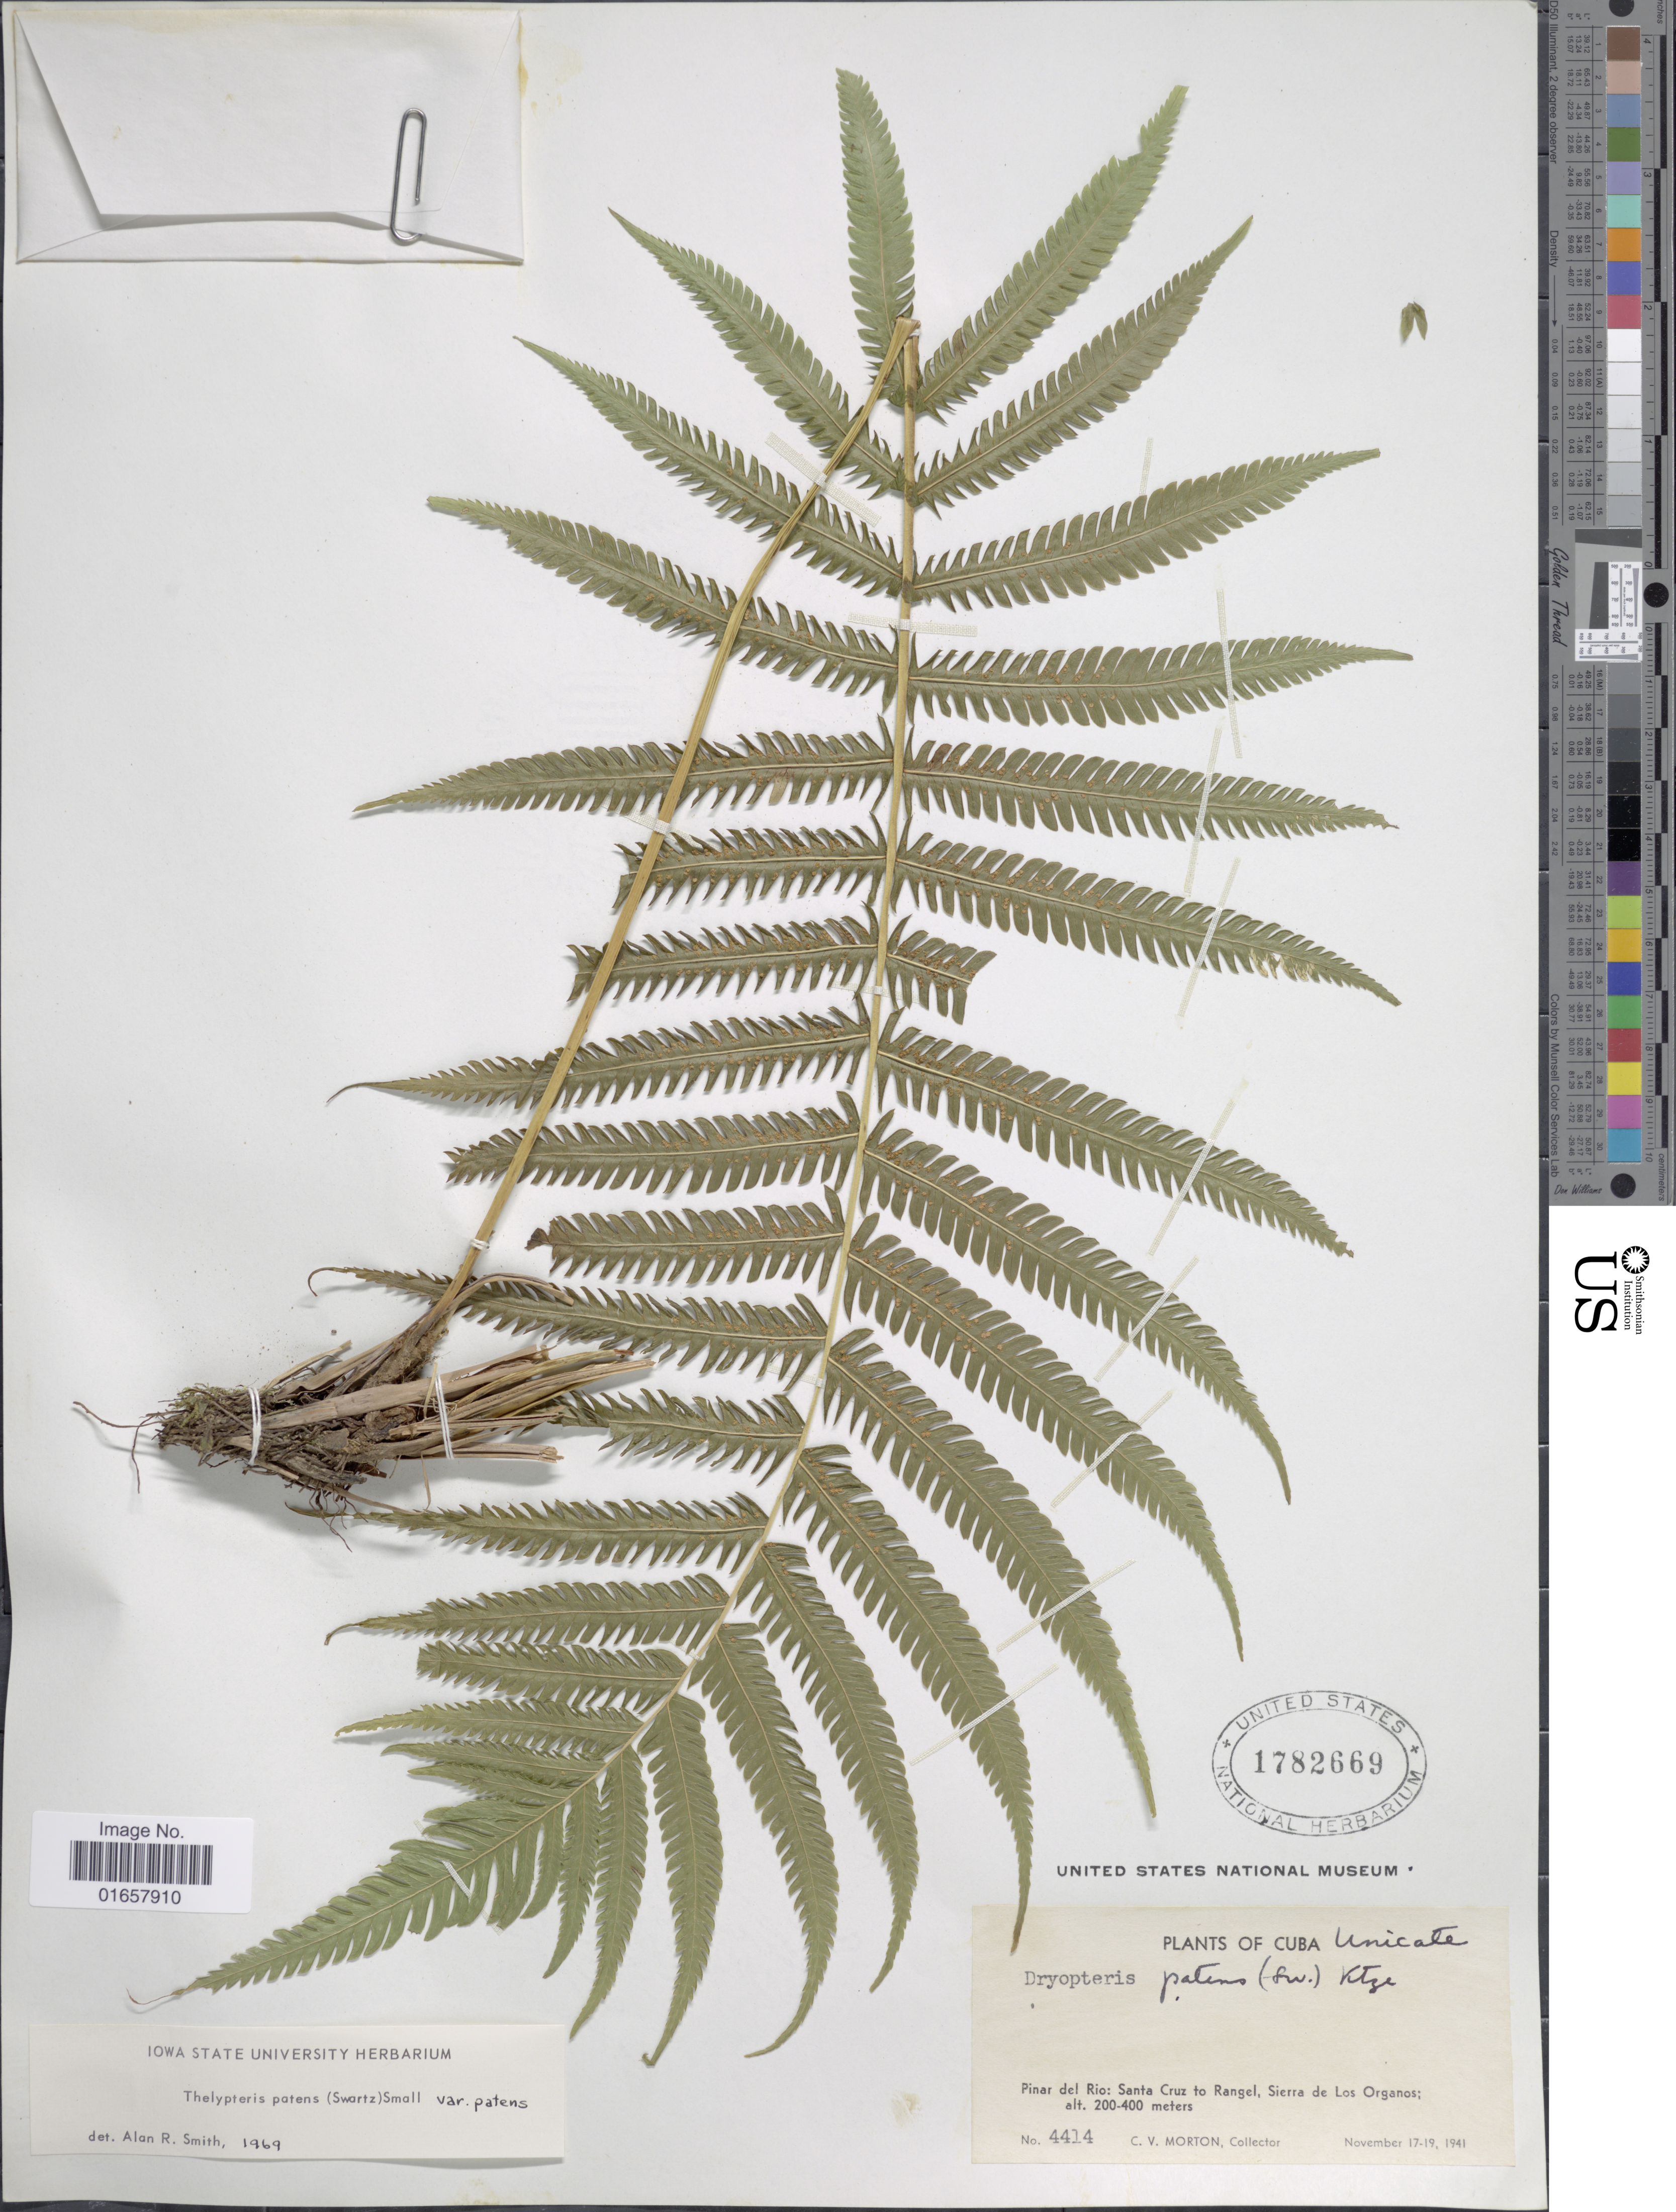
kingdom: Plantae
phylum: Tracheophyta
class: Polypodiopsida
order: Polypodiales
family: Thelypteridaceae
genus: Christella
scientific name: Christella patens var. patens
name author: (Sw.) Holttum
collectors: C. V. Morton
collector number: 4414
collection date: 1941-11-17/1941-11-19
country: Cuba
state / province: Pinar del Río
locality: Cuba, Pinar del Rio: Santa Cruz to Rangel, Sierra de Los Organos.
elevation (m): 200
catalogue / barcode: US 1782669